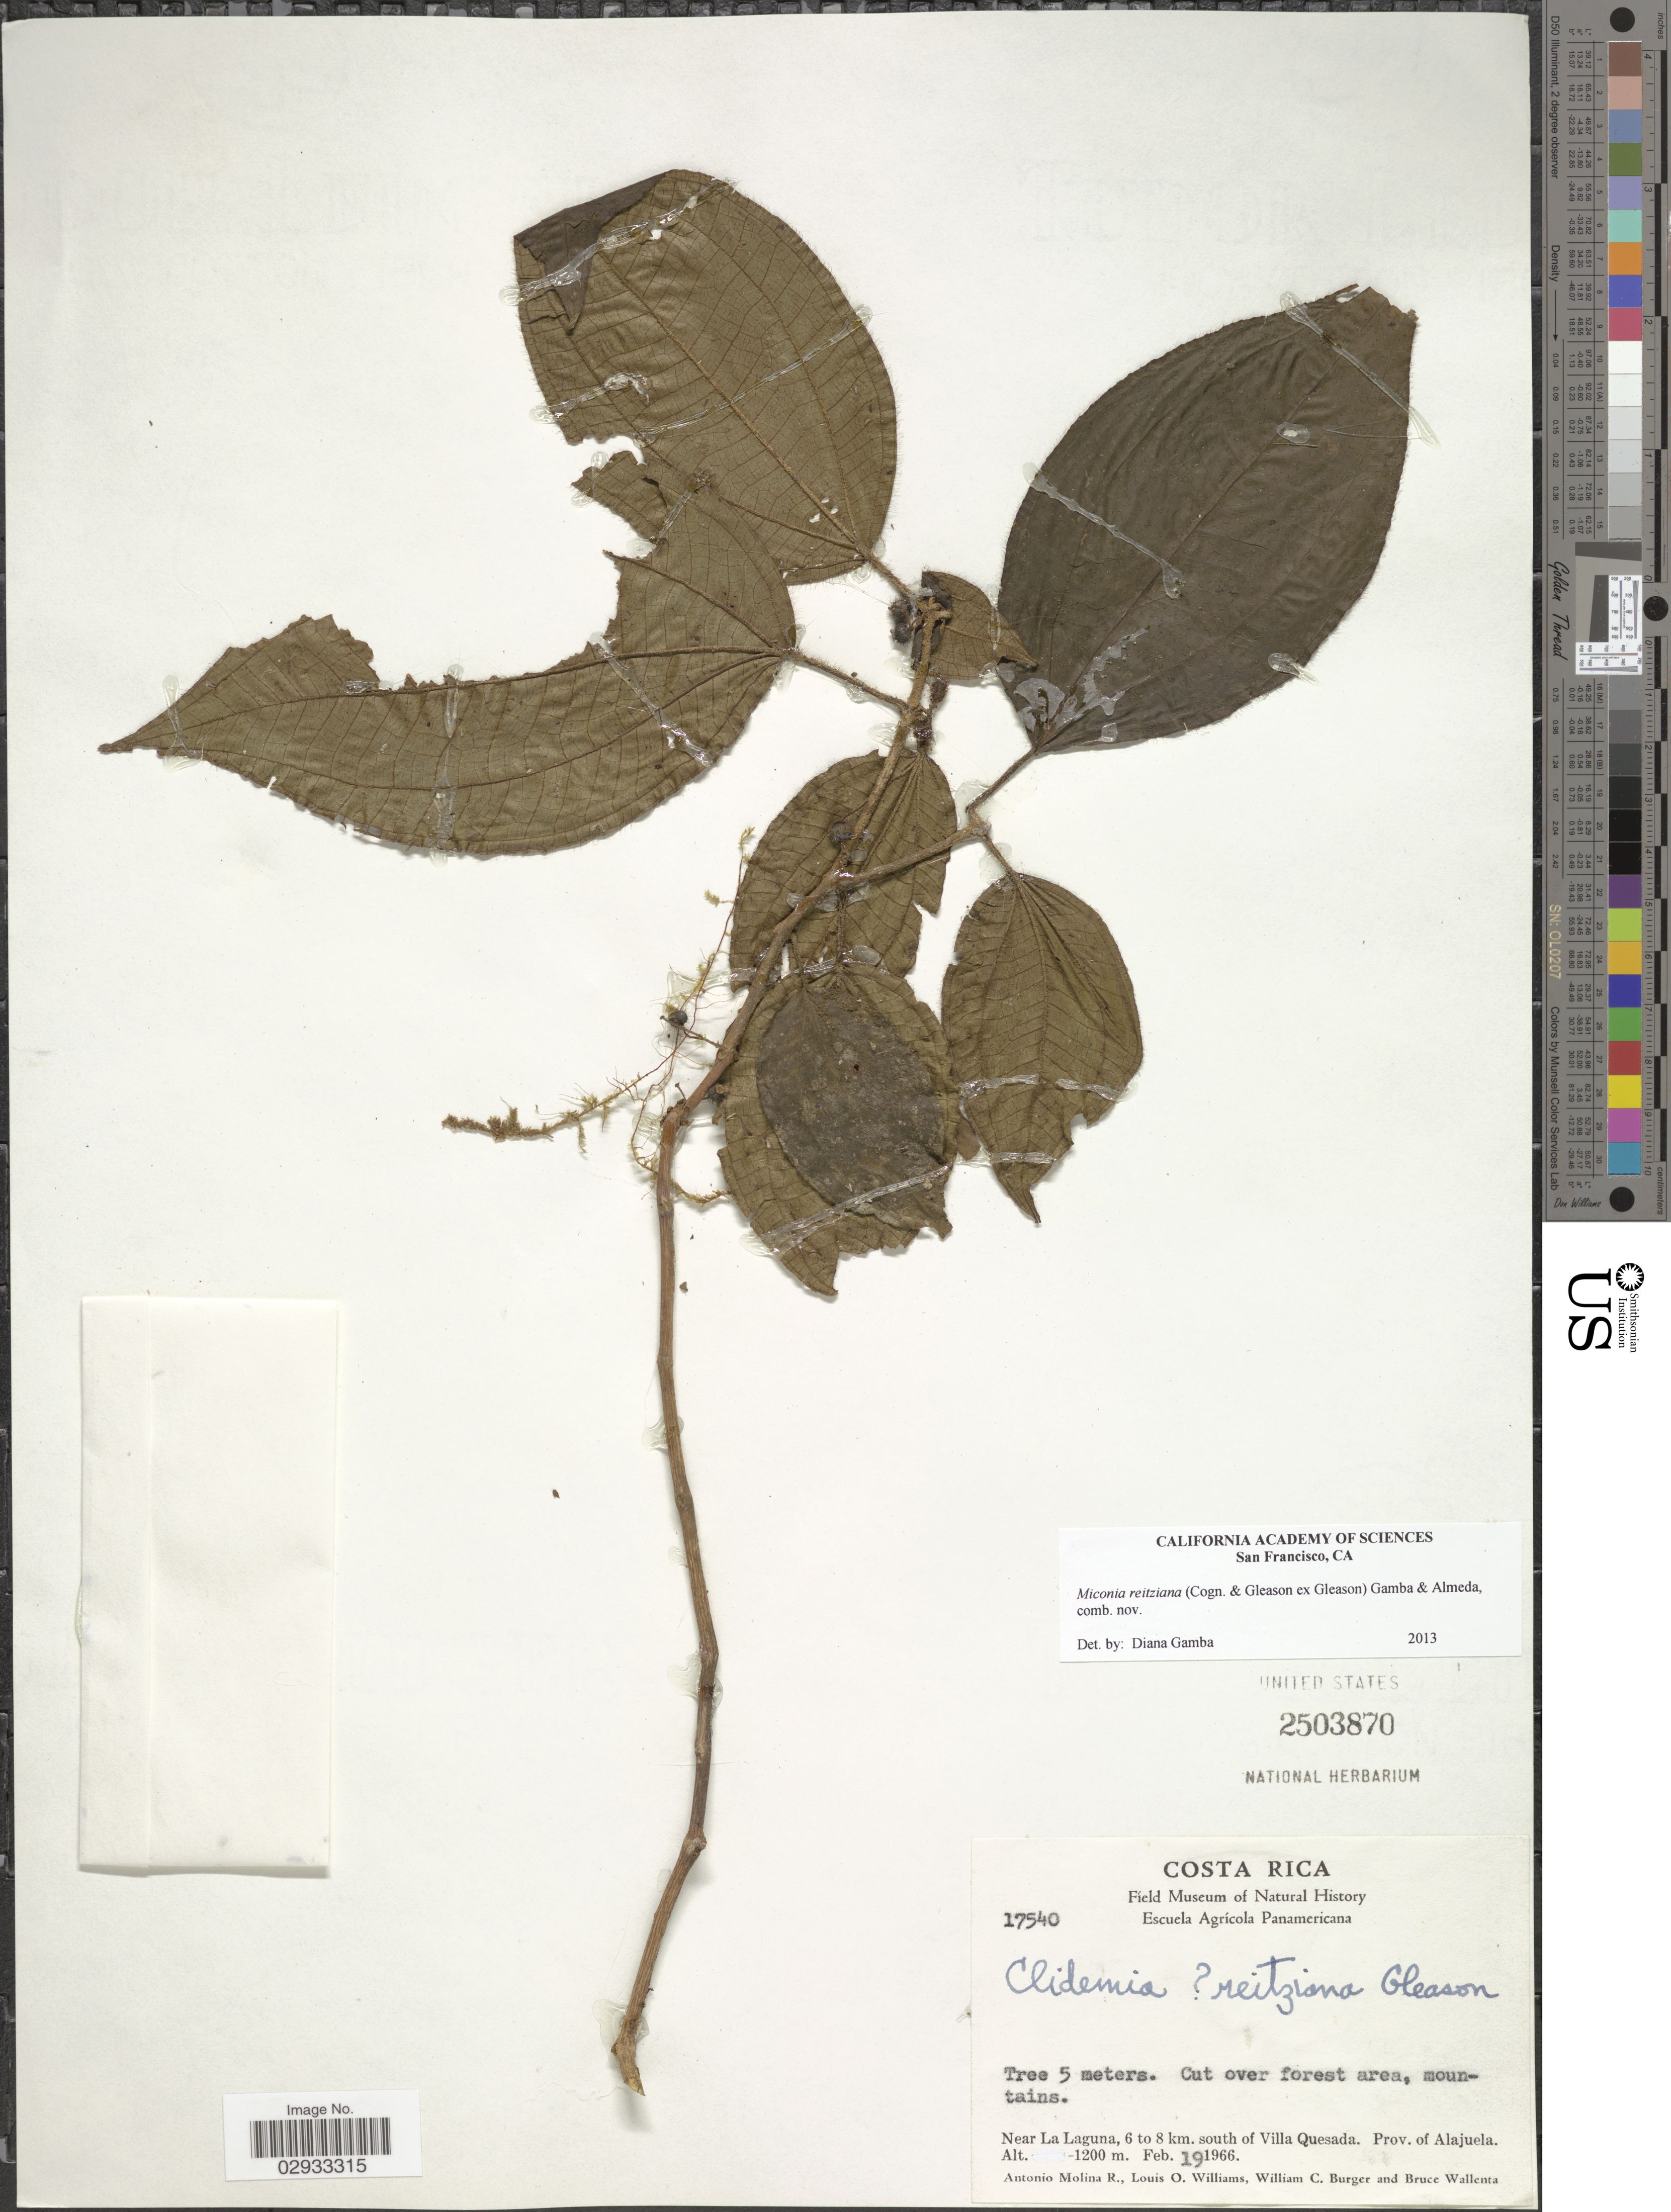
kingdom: Plantae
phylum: Tracheophyta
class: Magnoliopsida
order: Myrtales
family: Melastomataceae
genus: Miconia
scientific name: Miconia reitziana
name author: (Cogn. & Gleason) Gamba & Almeda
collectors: A. Molina R., L. O. Williams, W. Burger & B. Wallenta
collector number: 17540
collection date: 1966-02-19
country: Costa Rica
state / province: Alajuela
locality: Near La Laguna, 6 to 8 km. south of Villa Quesada.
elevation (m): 1200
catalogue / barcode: US 2503870